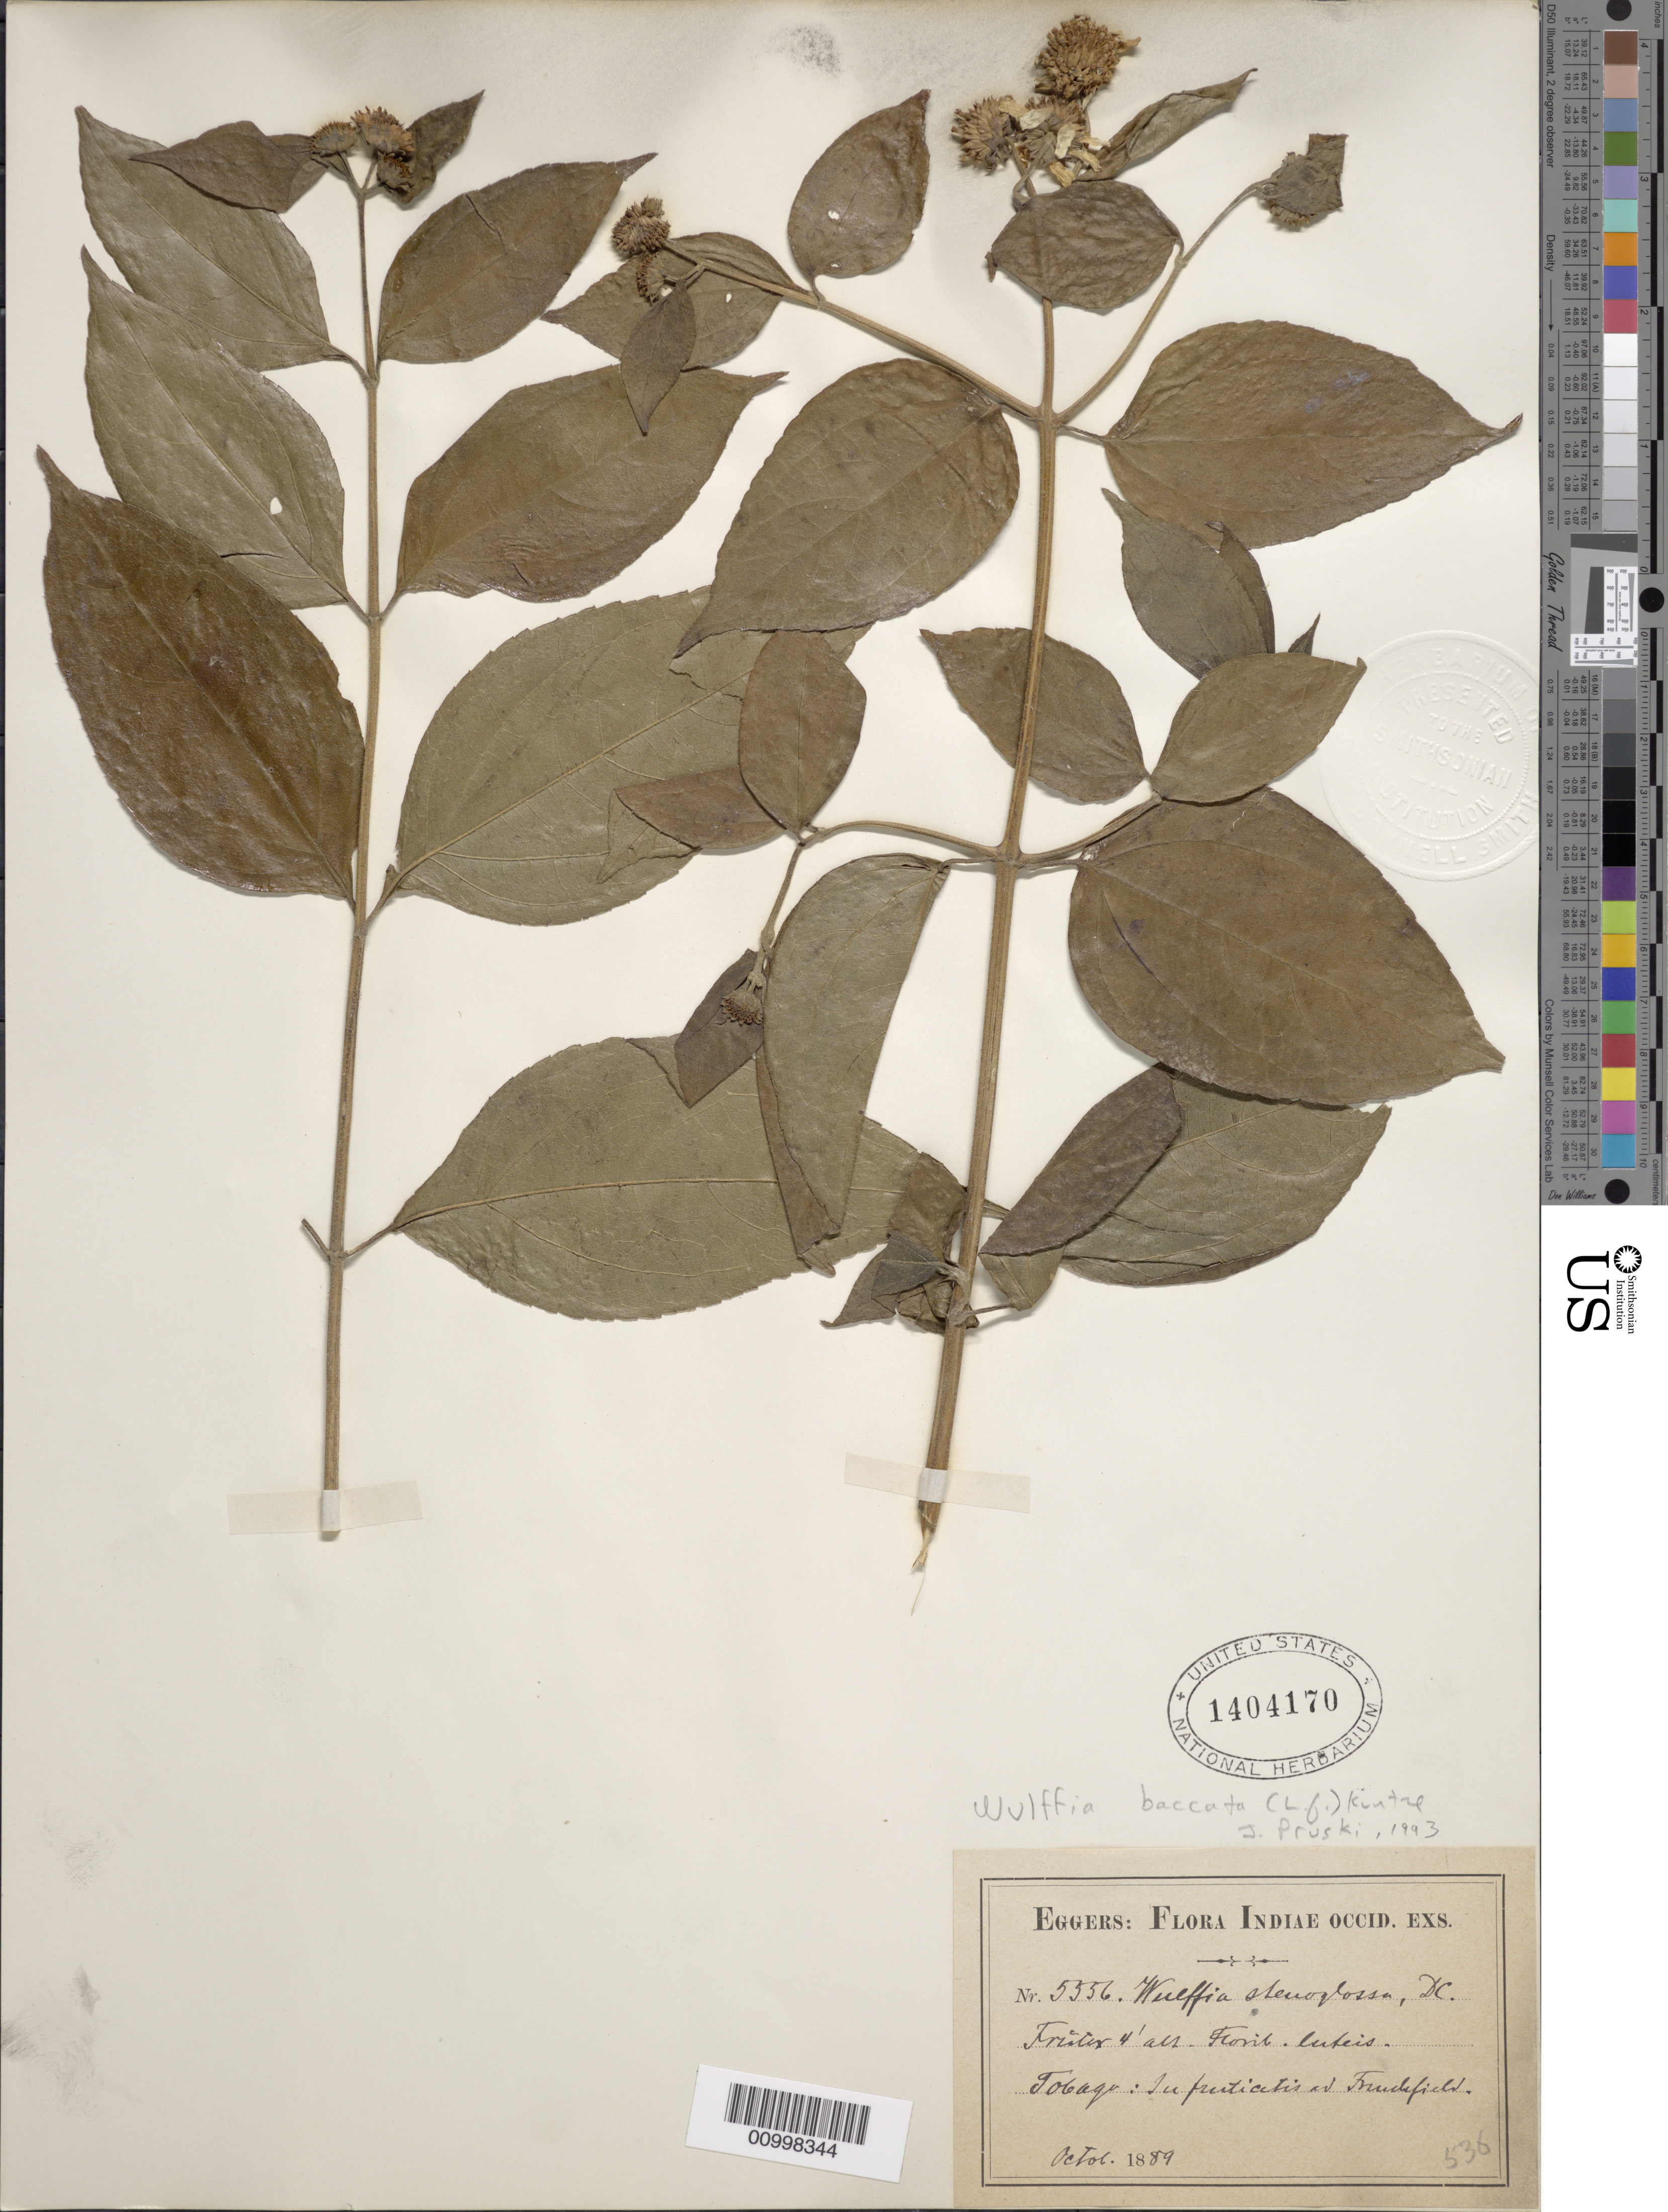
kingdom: Plantae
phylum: Tracheophyta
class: Magnoliopsida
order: Asterales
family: Asteraceae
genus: Wulffia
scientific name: Wulffia baccata var. baccata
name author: (L.) Kuntze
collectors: H. F. A. von Eggers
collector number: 5556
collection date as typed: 01 Oct 1889 to 31 Oct 1889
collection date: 1889-10-01/1889-10-31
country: Trinidad and Tobago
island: Tobago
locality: Frudafield?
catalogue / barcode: US 1404170